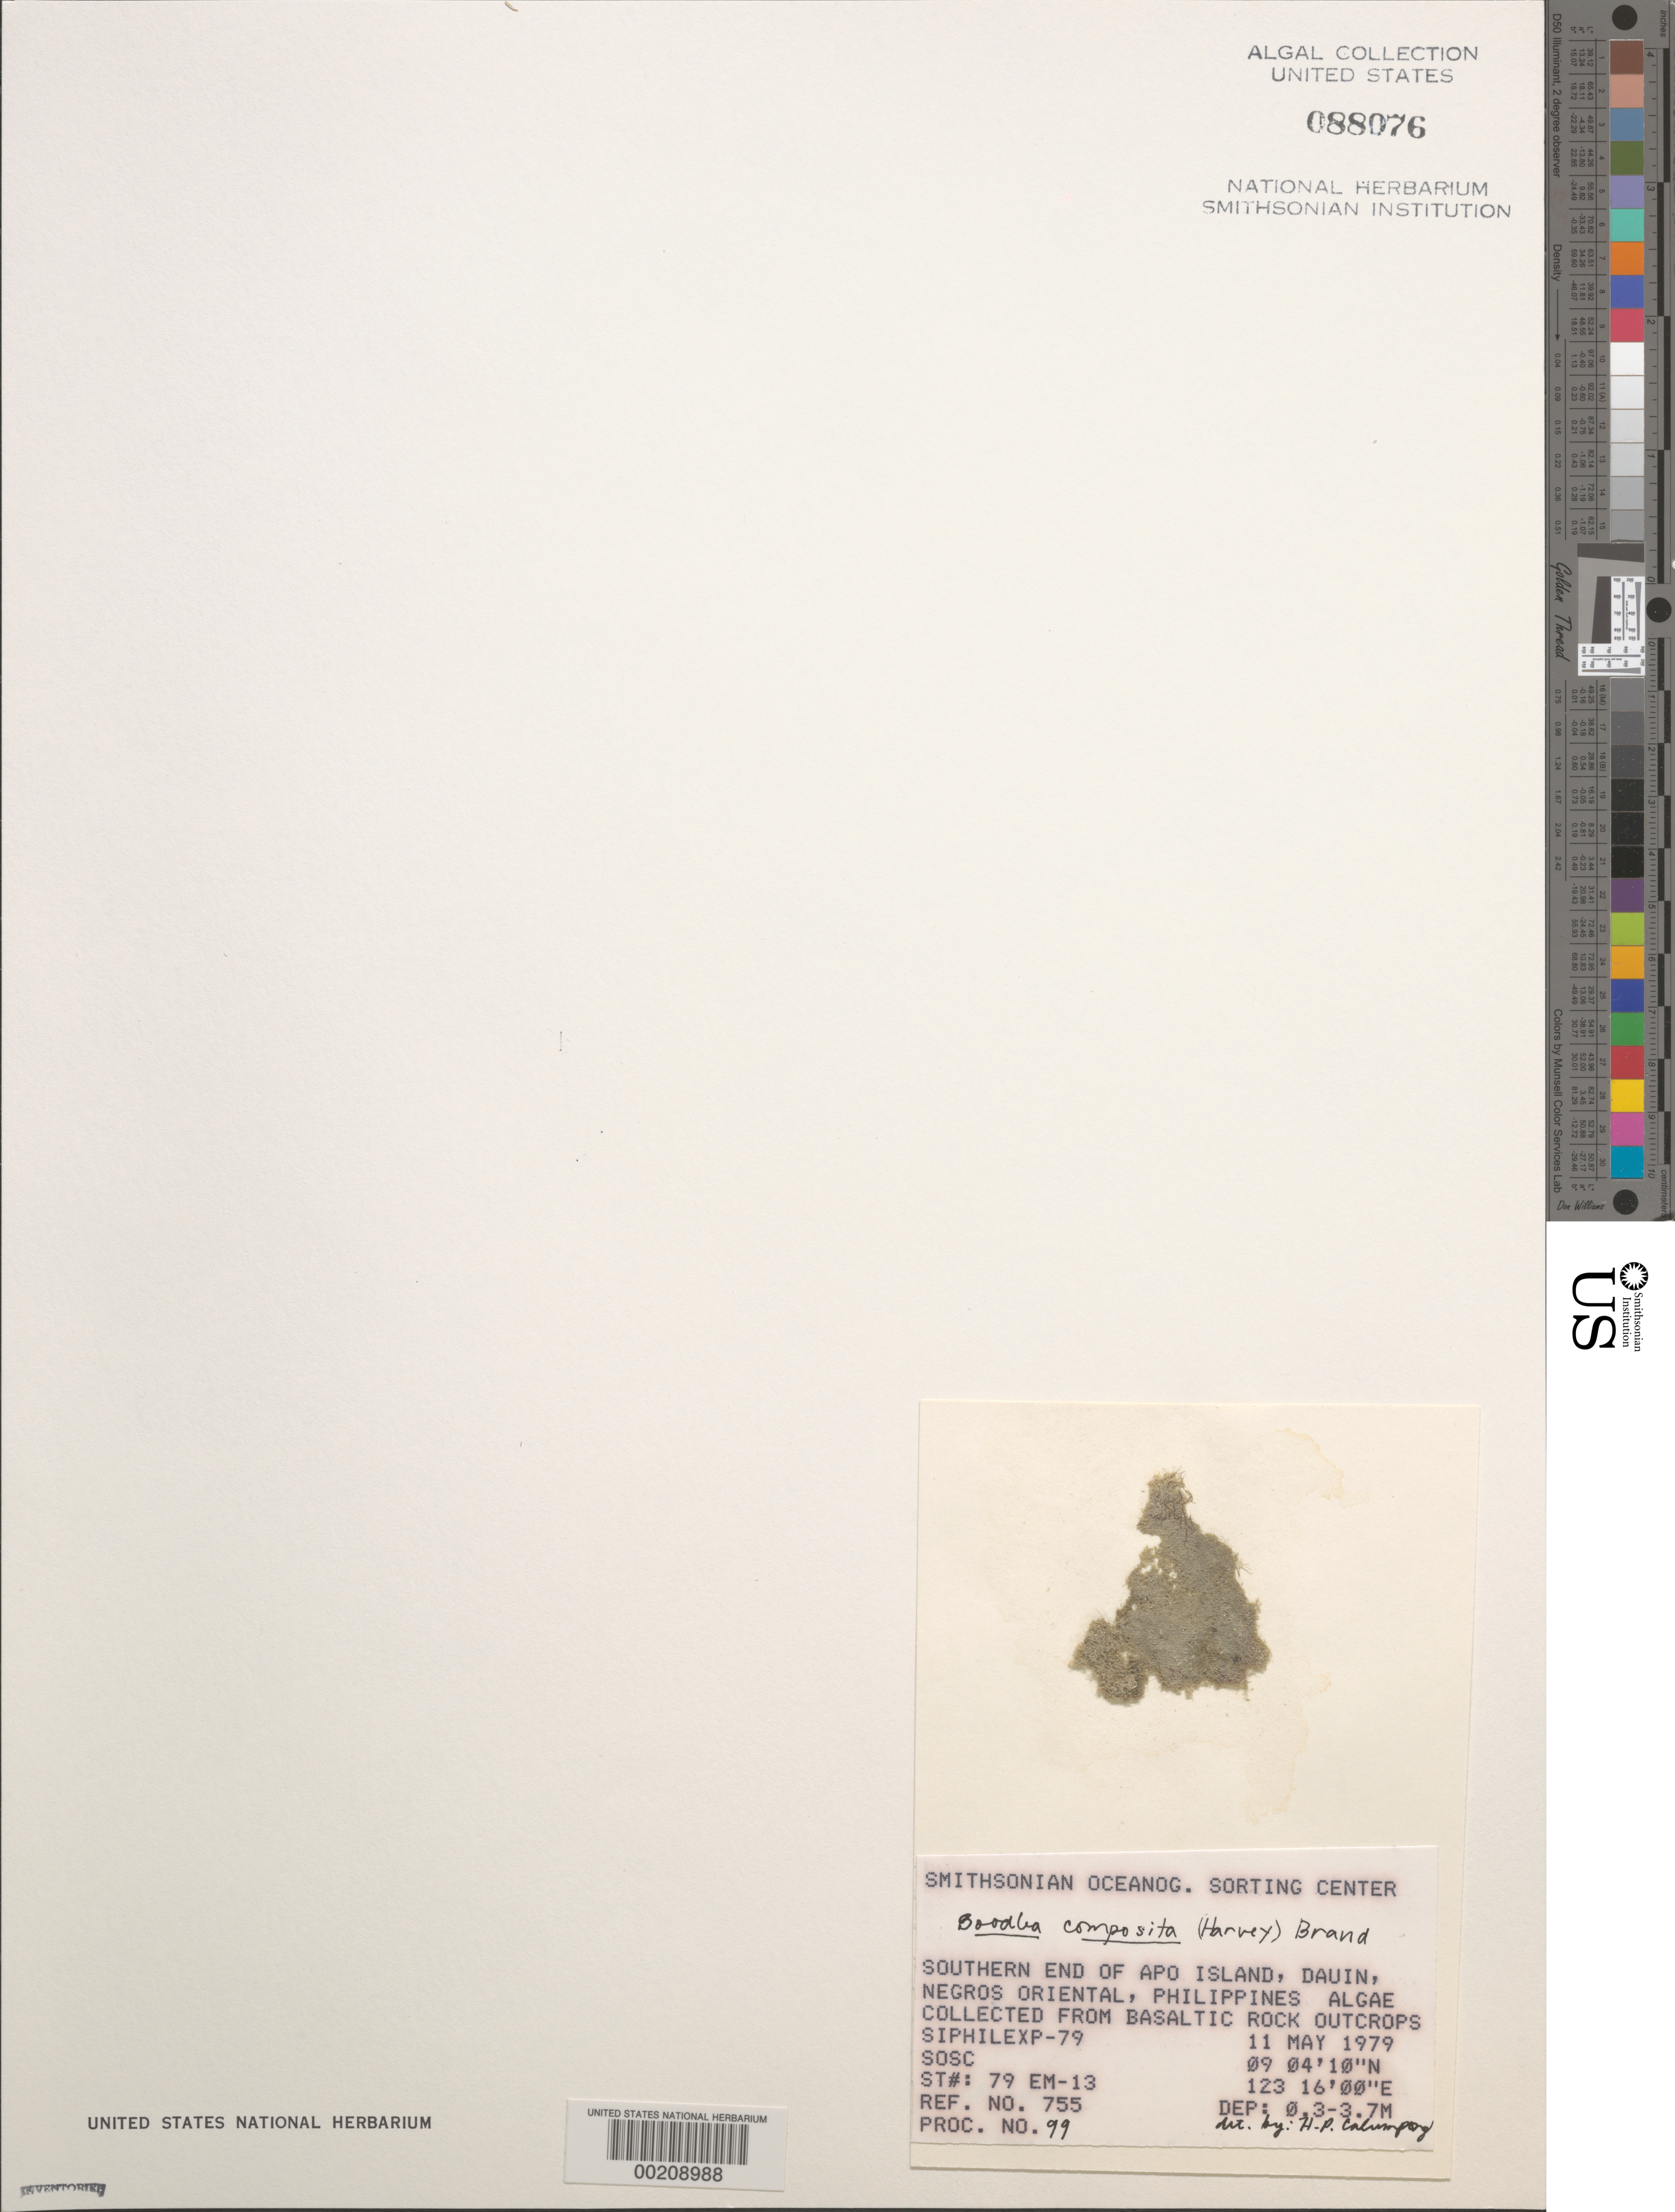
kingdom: Plantae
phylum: Chlorophyta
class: Ulvophyceae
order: Siphonocladales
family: Boodleaceae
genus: Boodlea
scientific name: Boodlea composita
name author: (Humb. & Humb.) Brand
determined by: Calumpong, H. P.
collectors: SOSC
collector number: Station 79 Em-13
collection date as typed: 11 May 1979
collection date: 1979-05-11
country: Philippines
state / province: Central Visayas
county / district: Negros Oriental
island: Negros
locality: Apo Island, Dauin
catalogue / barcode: US 88076